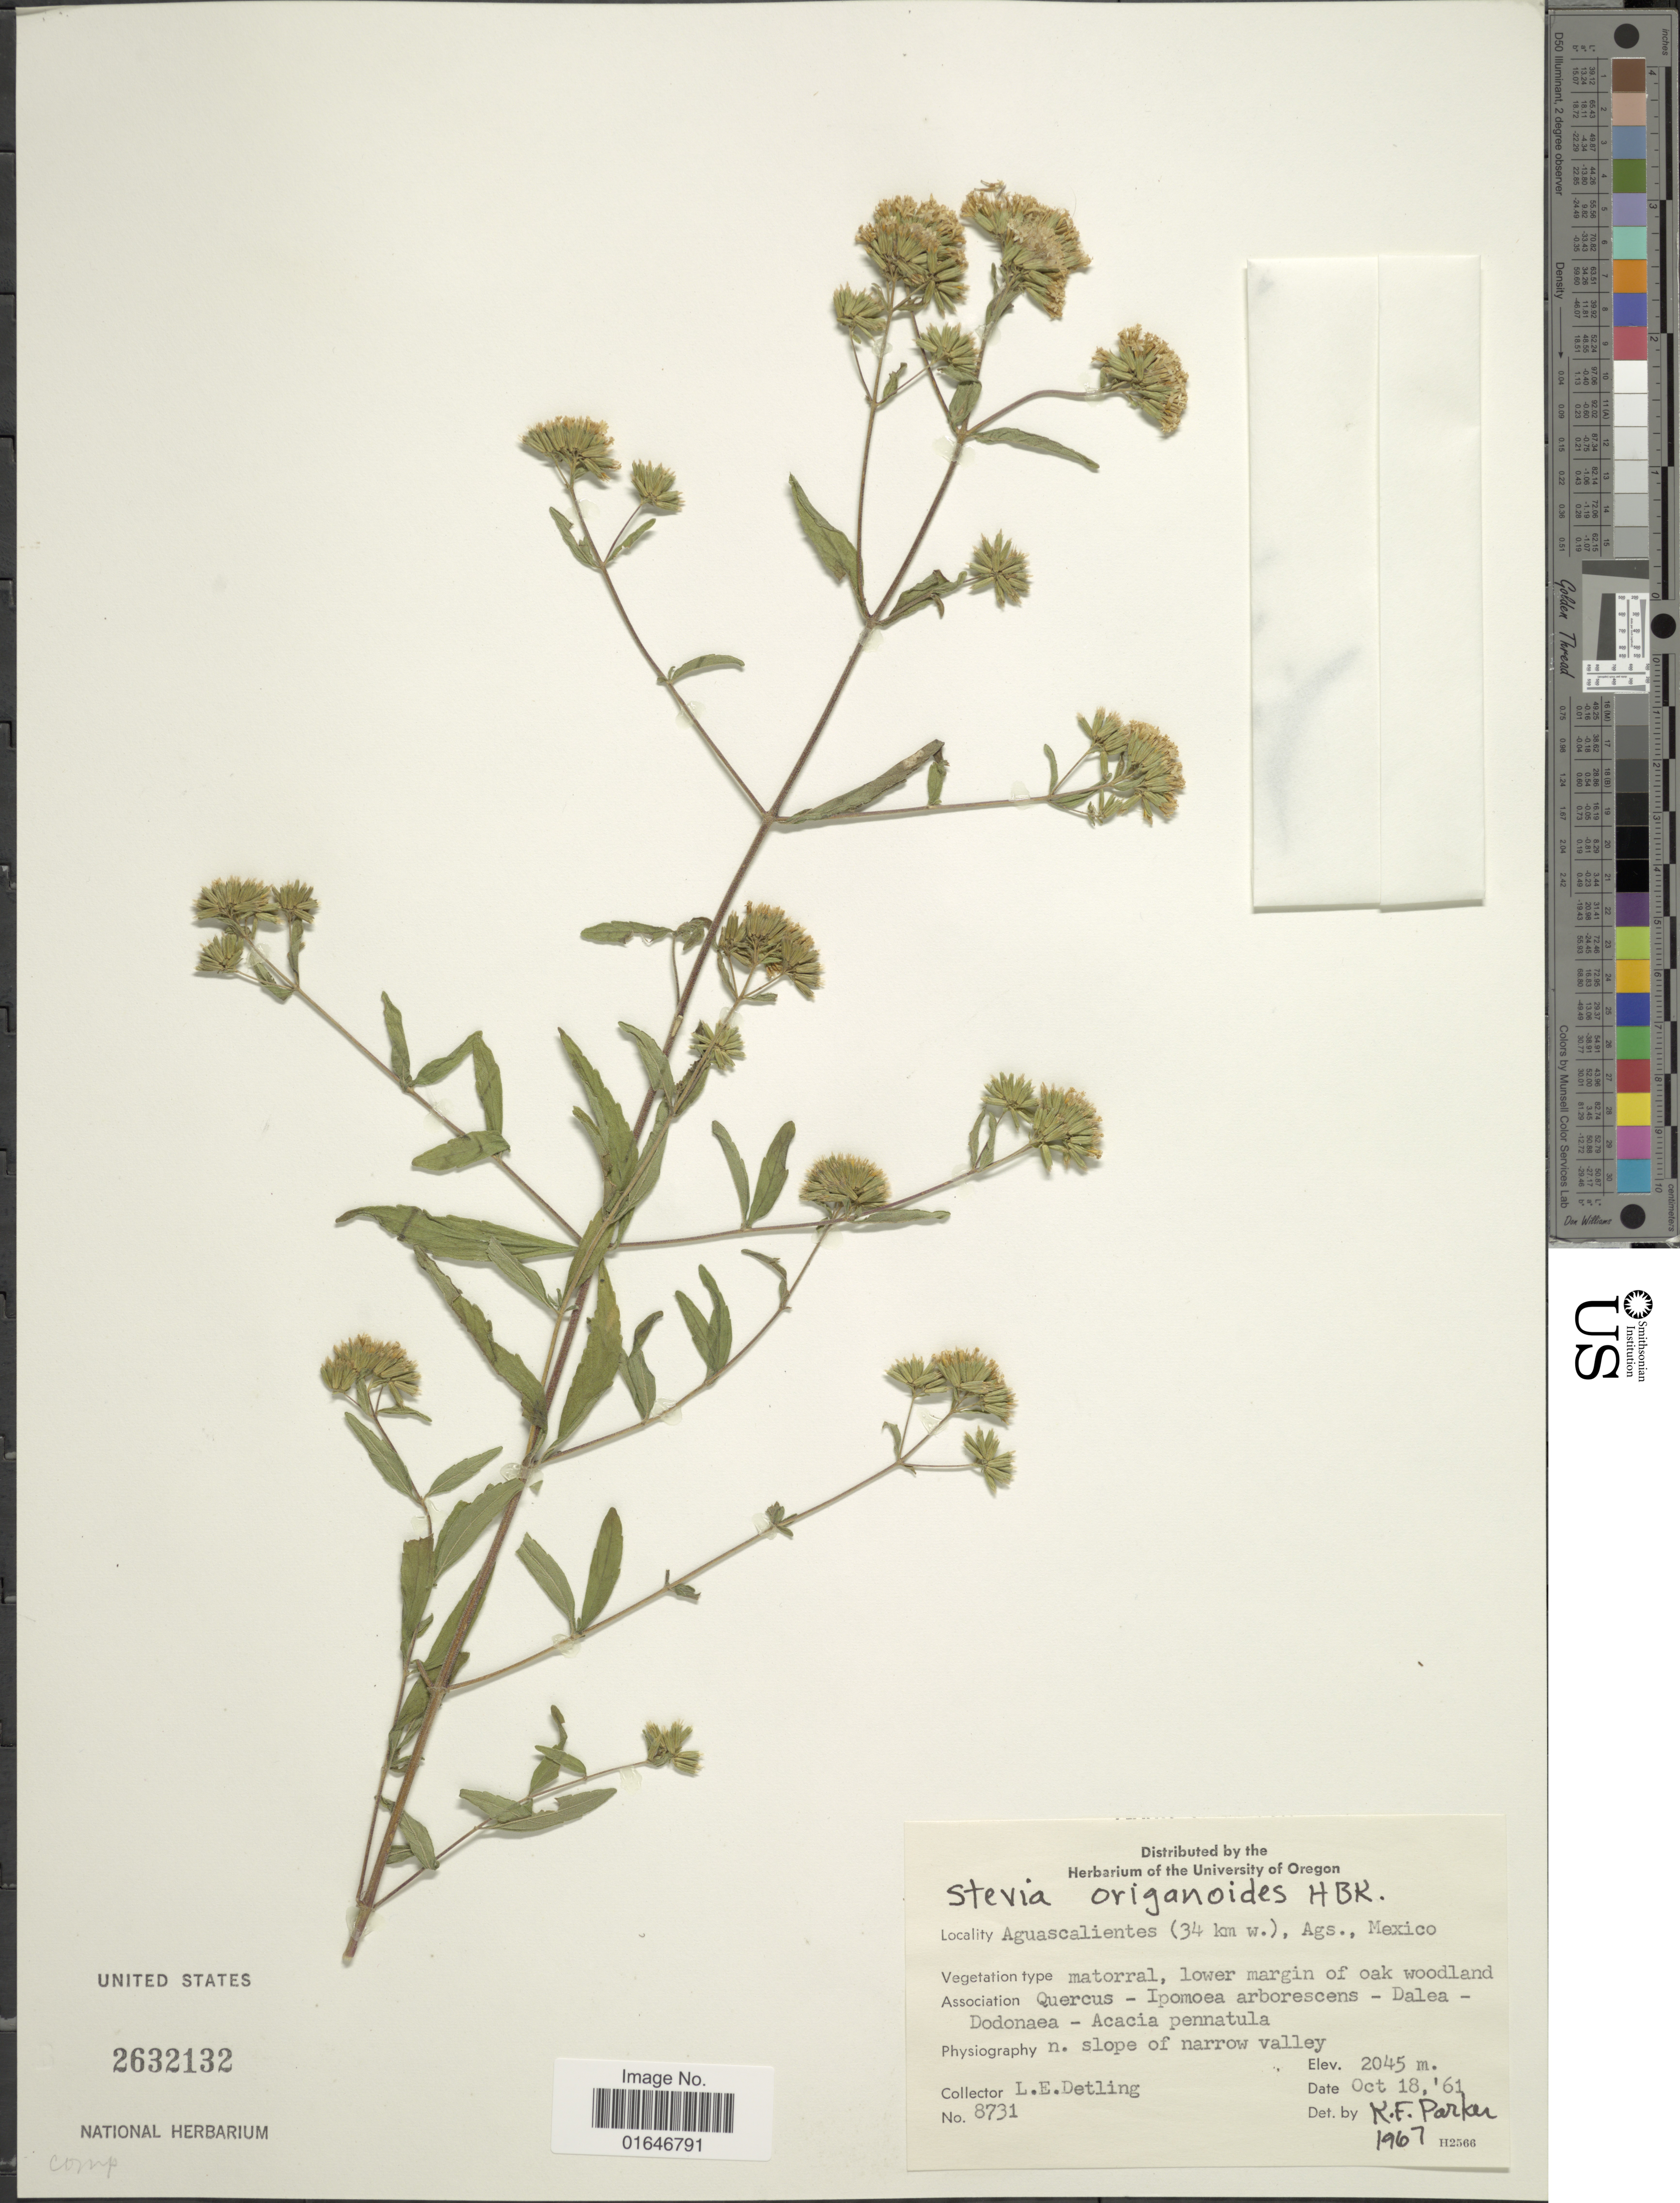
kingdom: Plantae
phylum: Tracheophyta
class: Magnoliopsida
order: Asterales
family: Asteraceae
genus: Stevia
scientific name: Stevia origanoides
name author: Kunth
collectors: L. E. Detling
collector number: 8731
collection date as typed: Transcribed d/m/y: 18/10/61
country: Mexico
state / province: Aguascalientes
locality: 34 km w., n. slope of narrow valley, matorral, lower margin of oak woodland.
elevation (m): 2045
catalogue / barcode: US 2632132